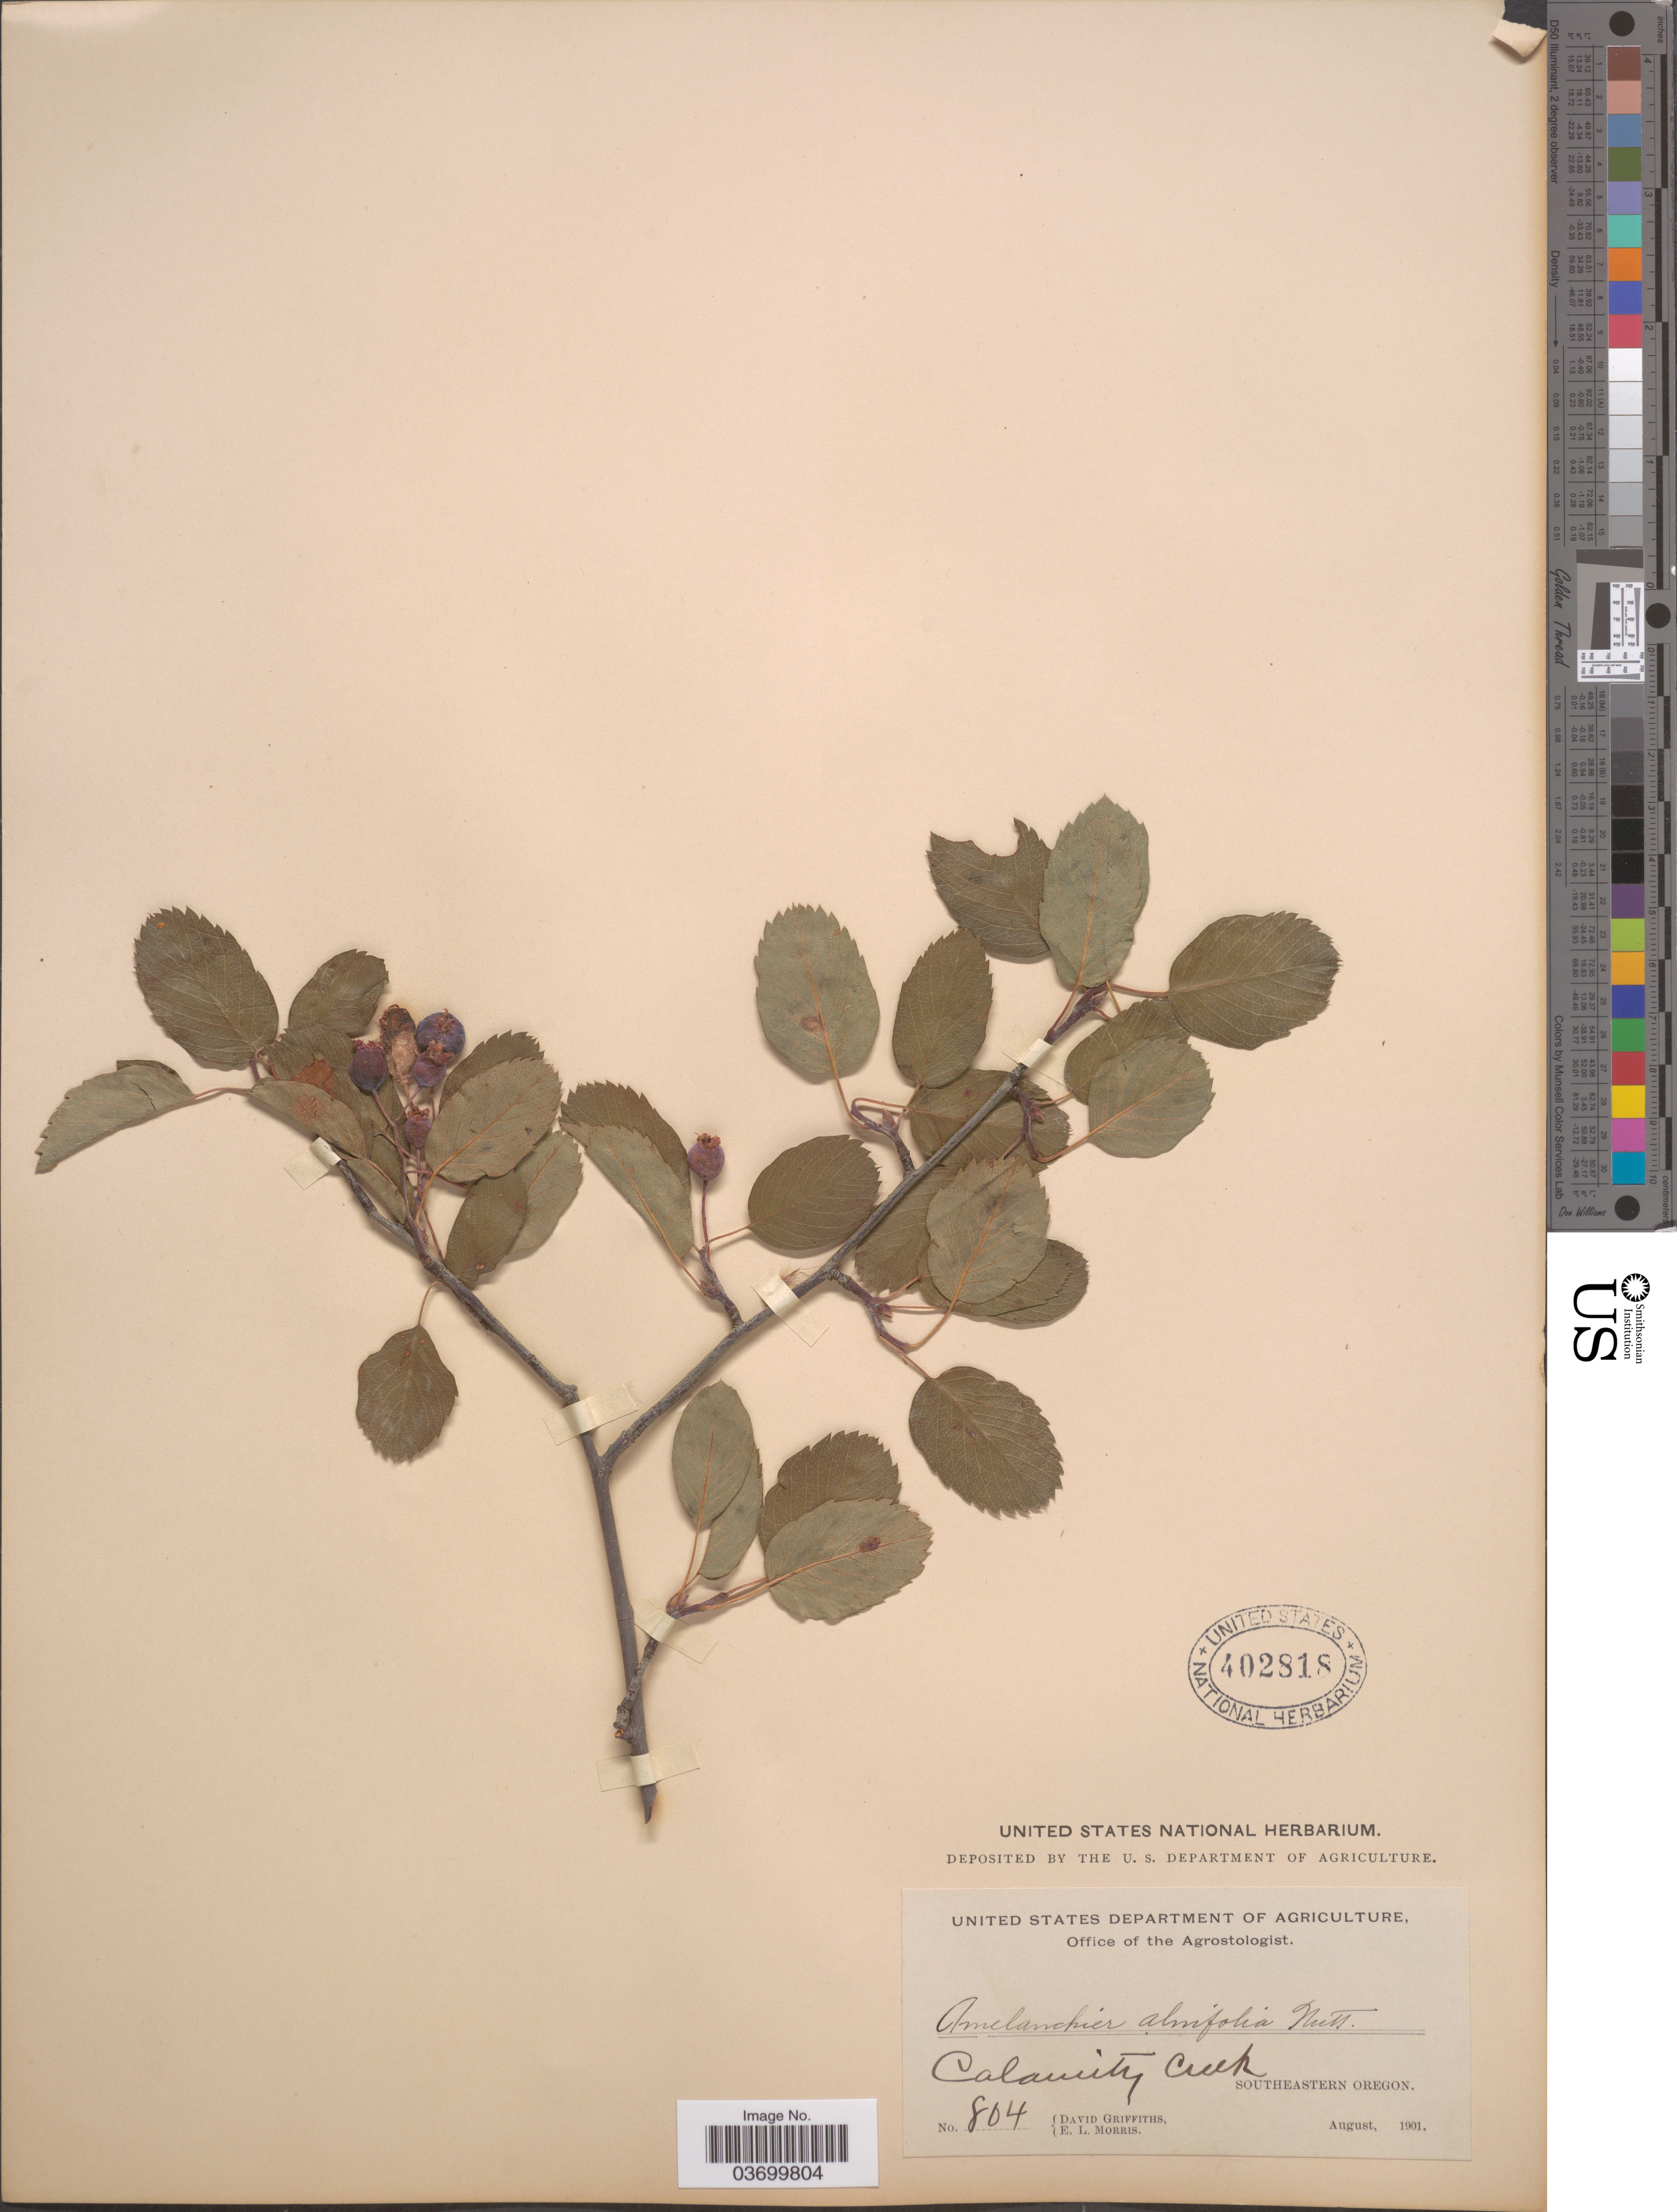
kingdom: Plantae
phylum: Tracheophyta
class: Magnoliopsida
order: Rosales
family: Rosaceae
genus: Amelanchier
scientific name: Amelanchier alnifolia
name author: (Nutt.) Nutt. ex M. Roem.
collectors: D. Griffiths & E. Morris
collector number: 804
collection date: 1901-08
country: United States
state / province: Oregon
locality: Calamity Creek. Southeastern Oregon.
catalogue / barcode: US 402818